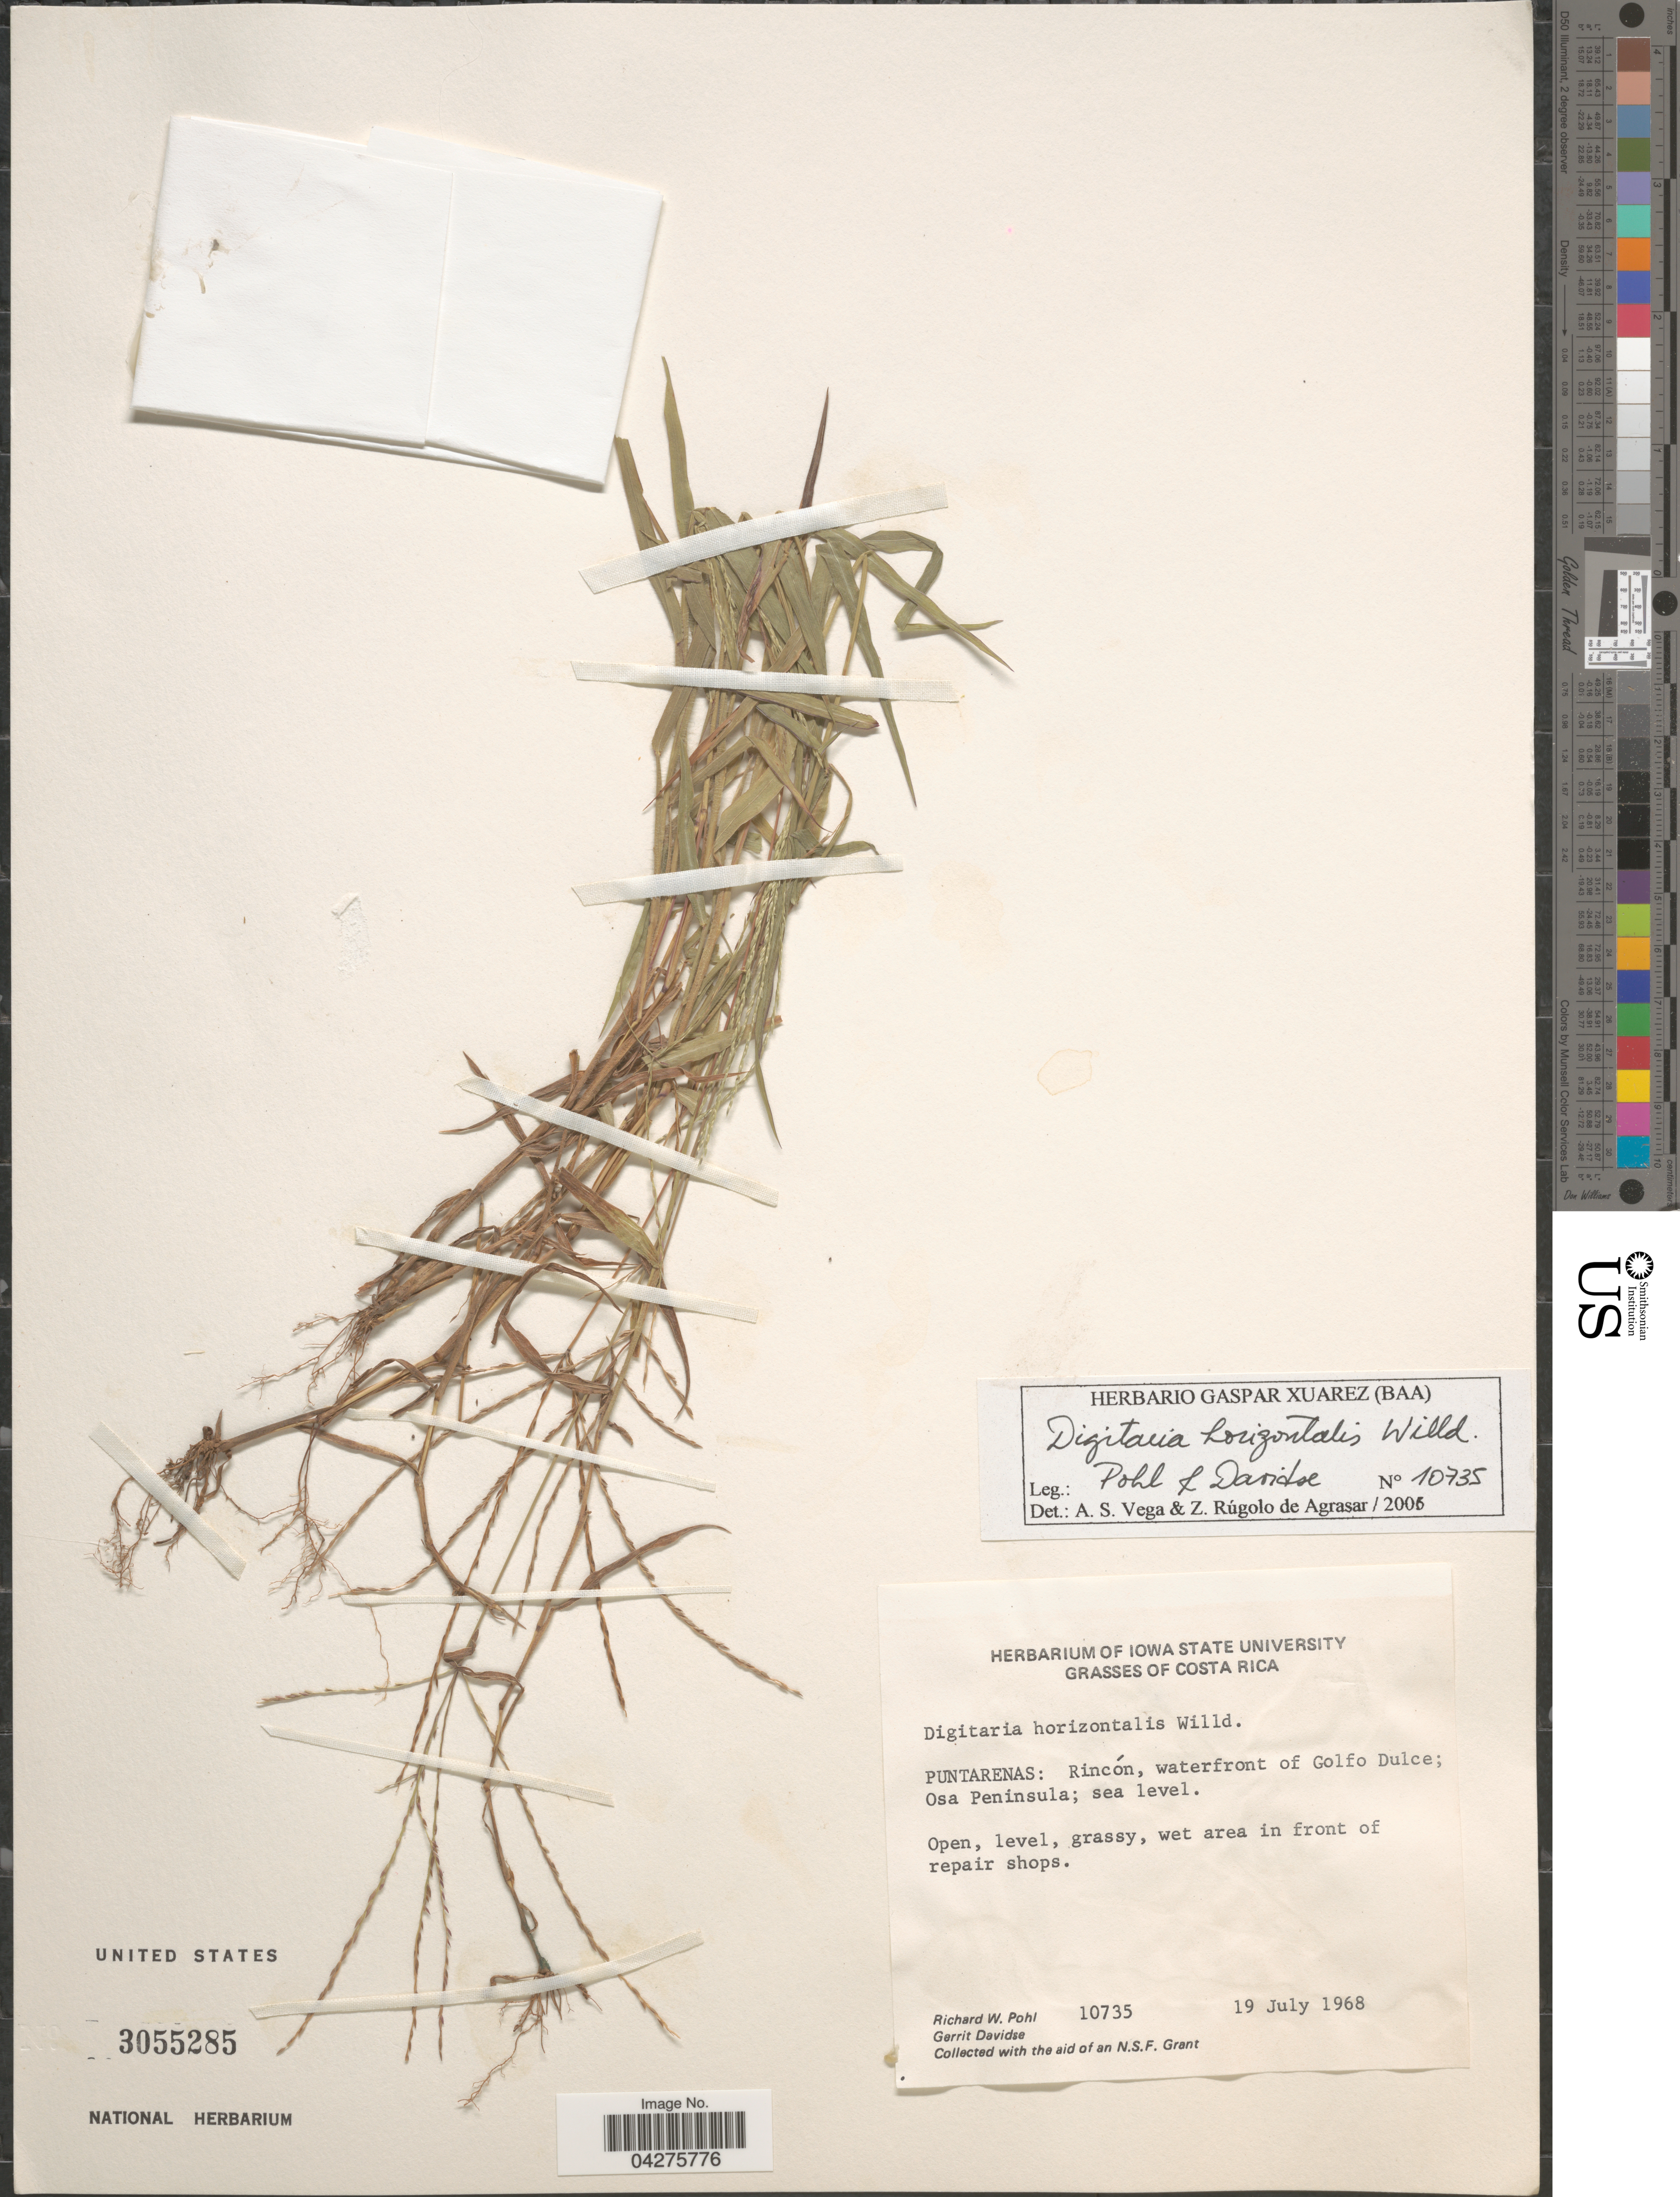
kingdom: Plantae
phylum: Tracheophyta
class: Liliopsida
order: Poales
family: Poaceae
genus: Digitaria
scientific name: Digitaria horizontalis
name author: Willd.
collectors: R. W. Pohl & G. Davidse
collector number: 10735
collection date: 1968-07-19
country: Costa Rica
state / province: Puntarenas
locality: Rincón, waterfront of Golfo Dulce; Osa Peninsula.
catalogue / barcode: US 3055285